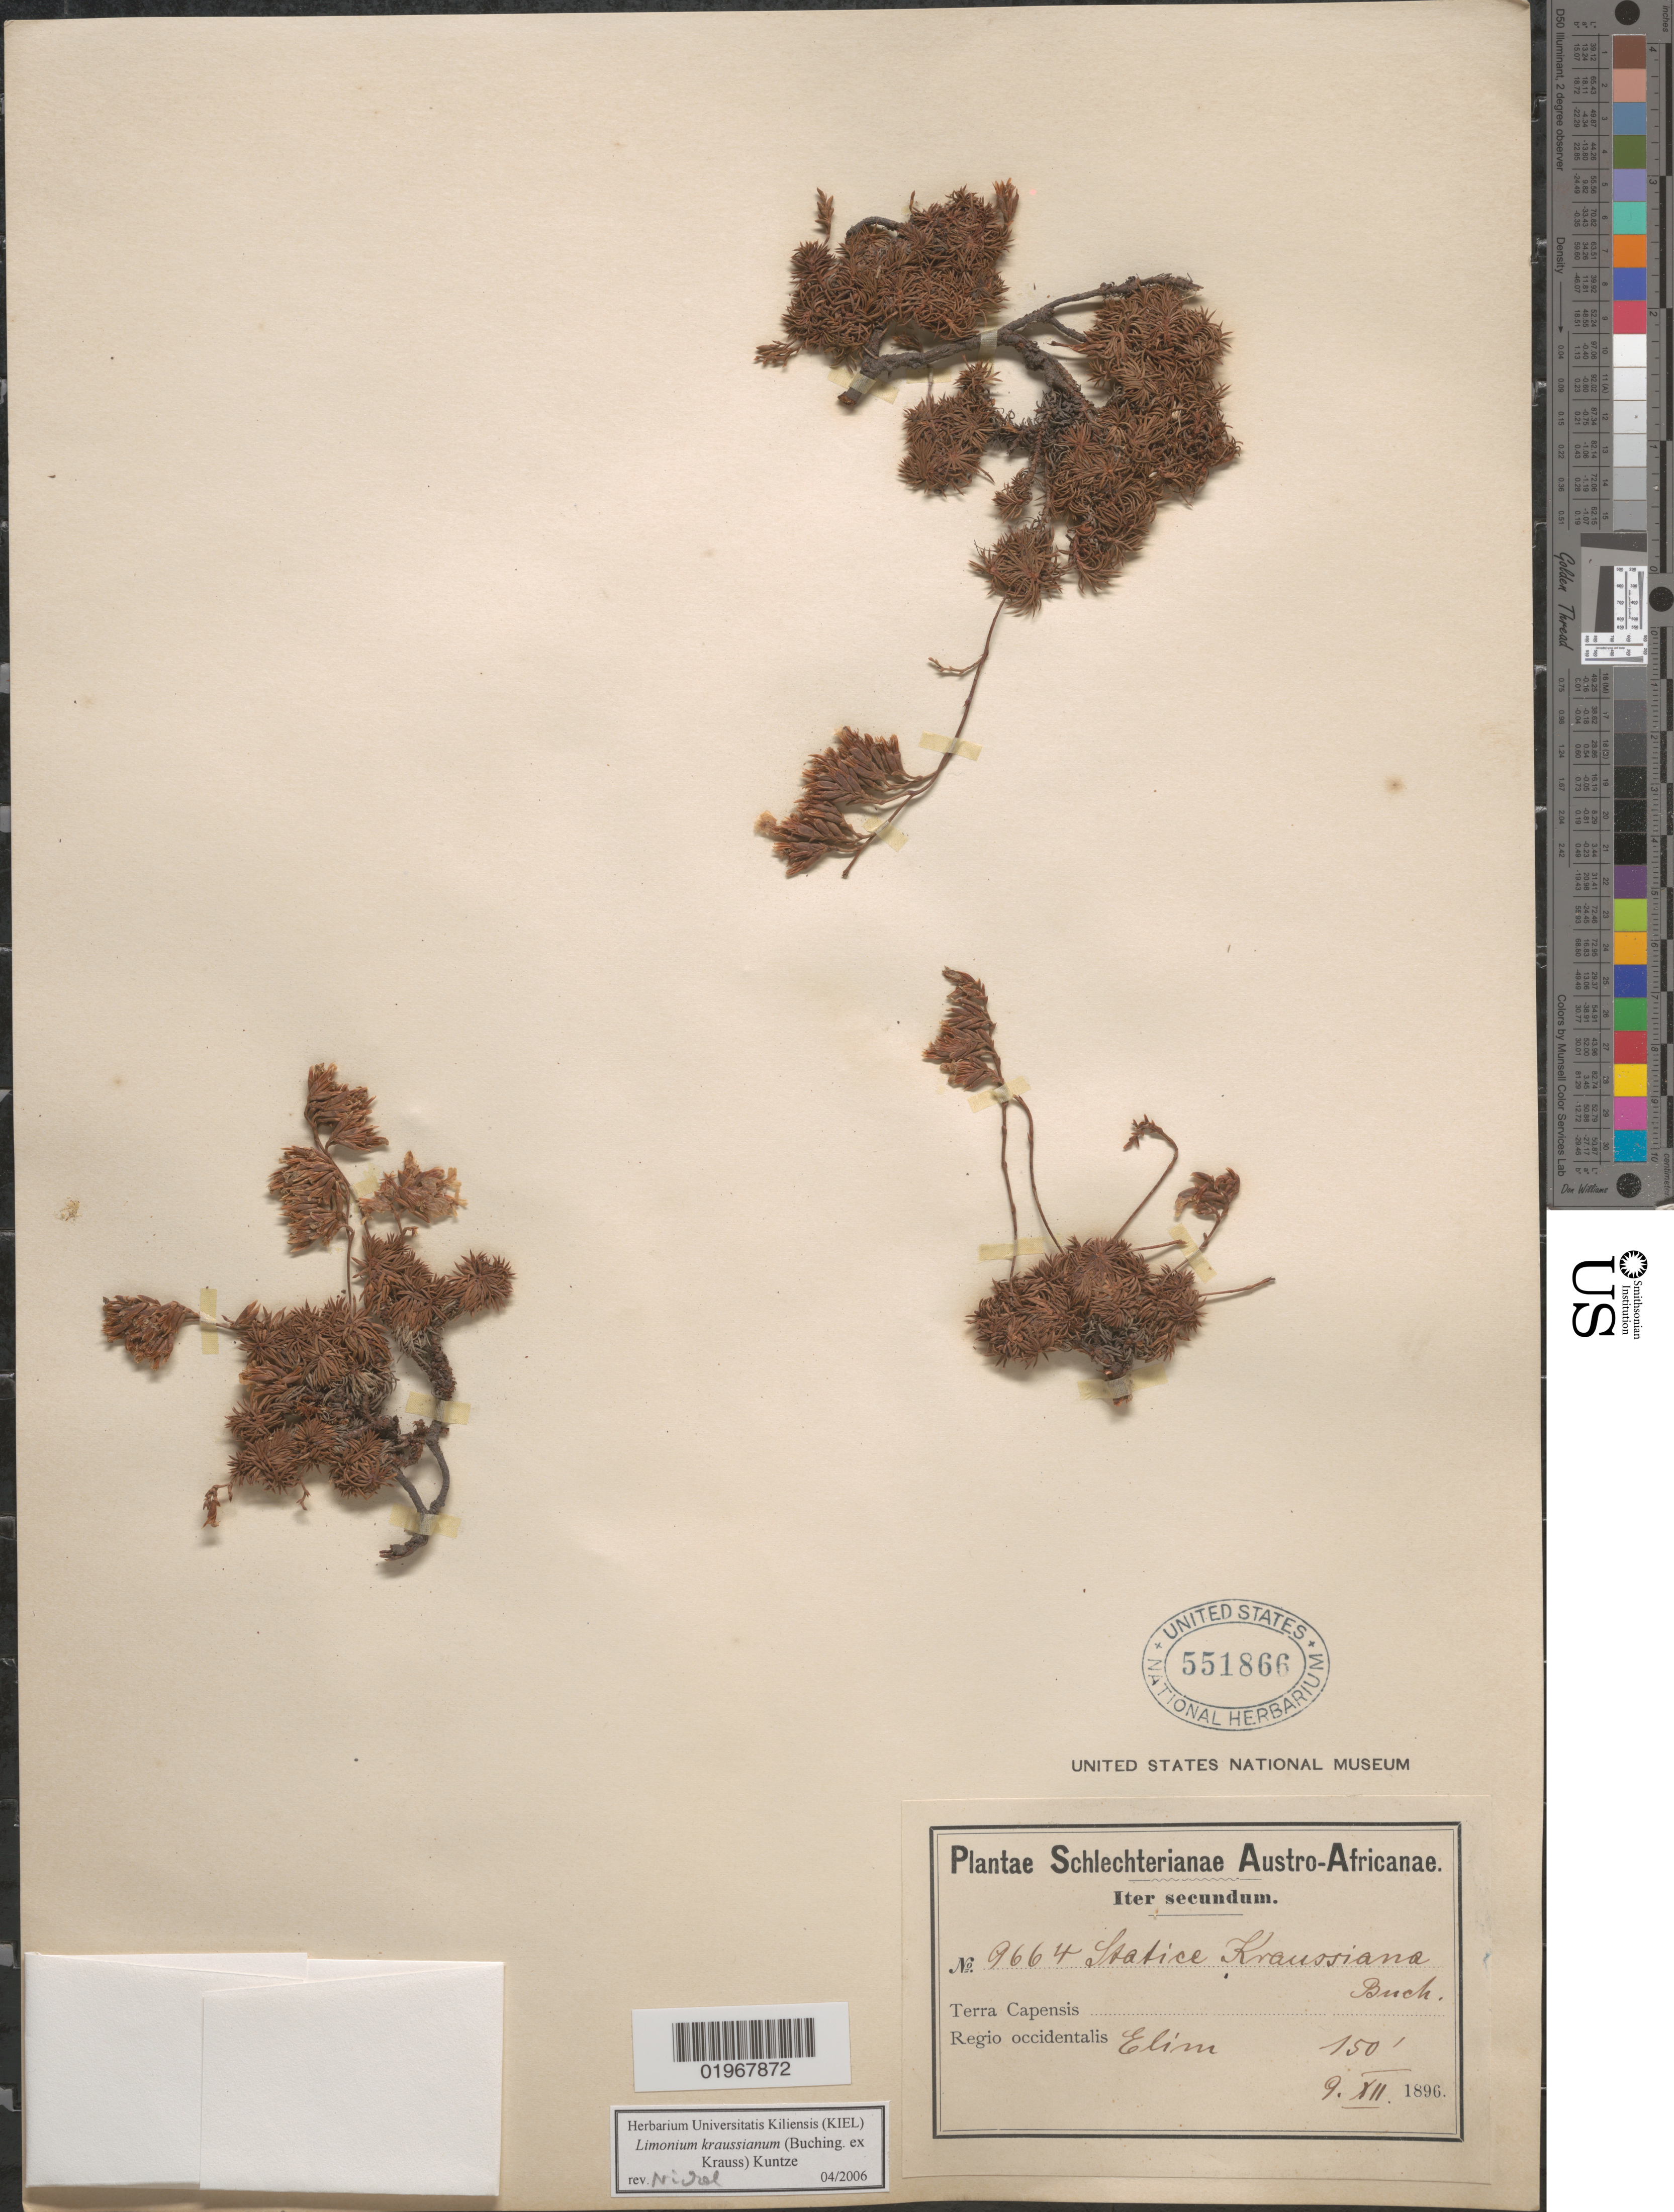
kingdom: Plantae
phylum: Tracheophyta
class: Magnoliopsida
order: Caryophyllales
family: Plumbaginaceae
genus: Limonium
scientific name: Limonium kraussianum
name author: Kuntze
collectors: Schlechter, --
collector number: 9664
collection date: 1896-12-09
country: South Africa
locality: Austro-Africanae, Terra Capensis, Regio occidentalis Elim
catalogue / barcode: US 551866